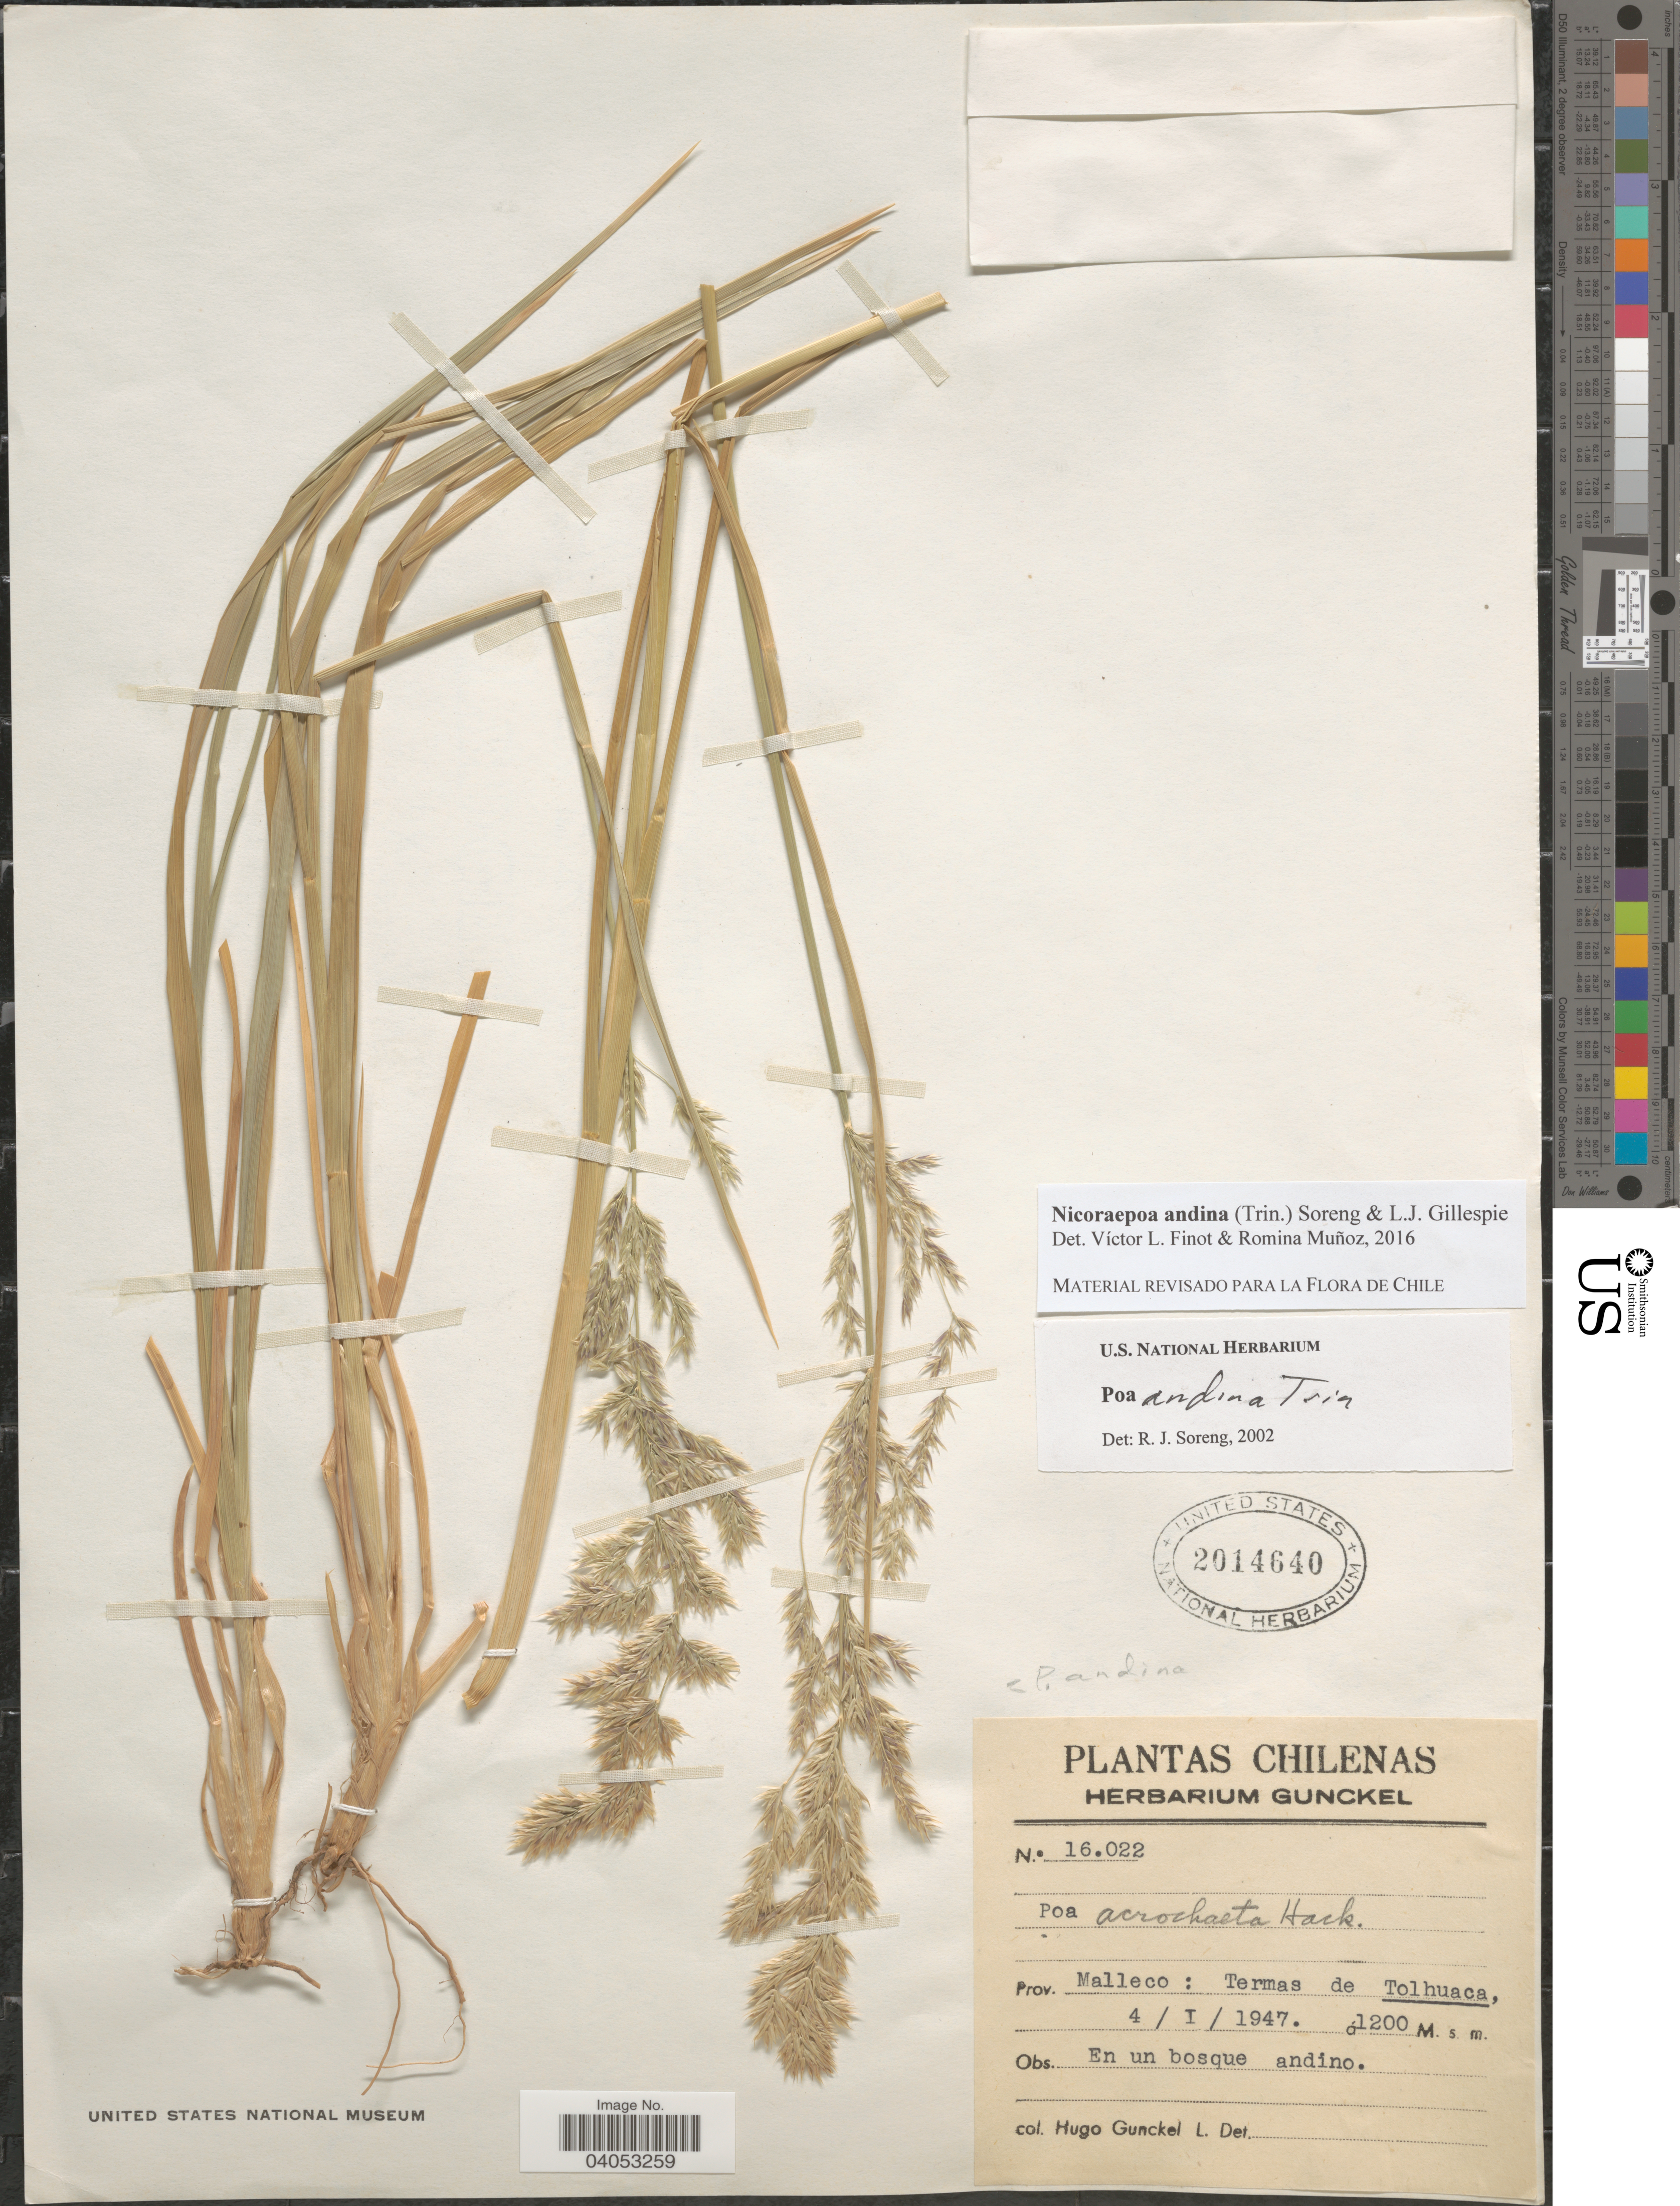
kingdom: Plantae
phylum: Tracheophyta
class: Liliopsida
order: Poales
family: Poaceae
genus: Nicoraepoa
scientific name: Nicoraepoa andina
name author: (Trin.) Soreng & L.J. Gillespie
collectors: H. Gunckel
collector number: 16022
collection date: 1947-01-04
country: Chile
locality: Prov. Malleco: Termas de Tolhuaca.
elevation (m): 1200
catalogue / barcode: US 2014640